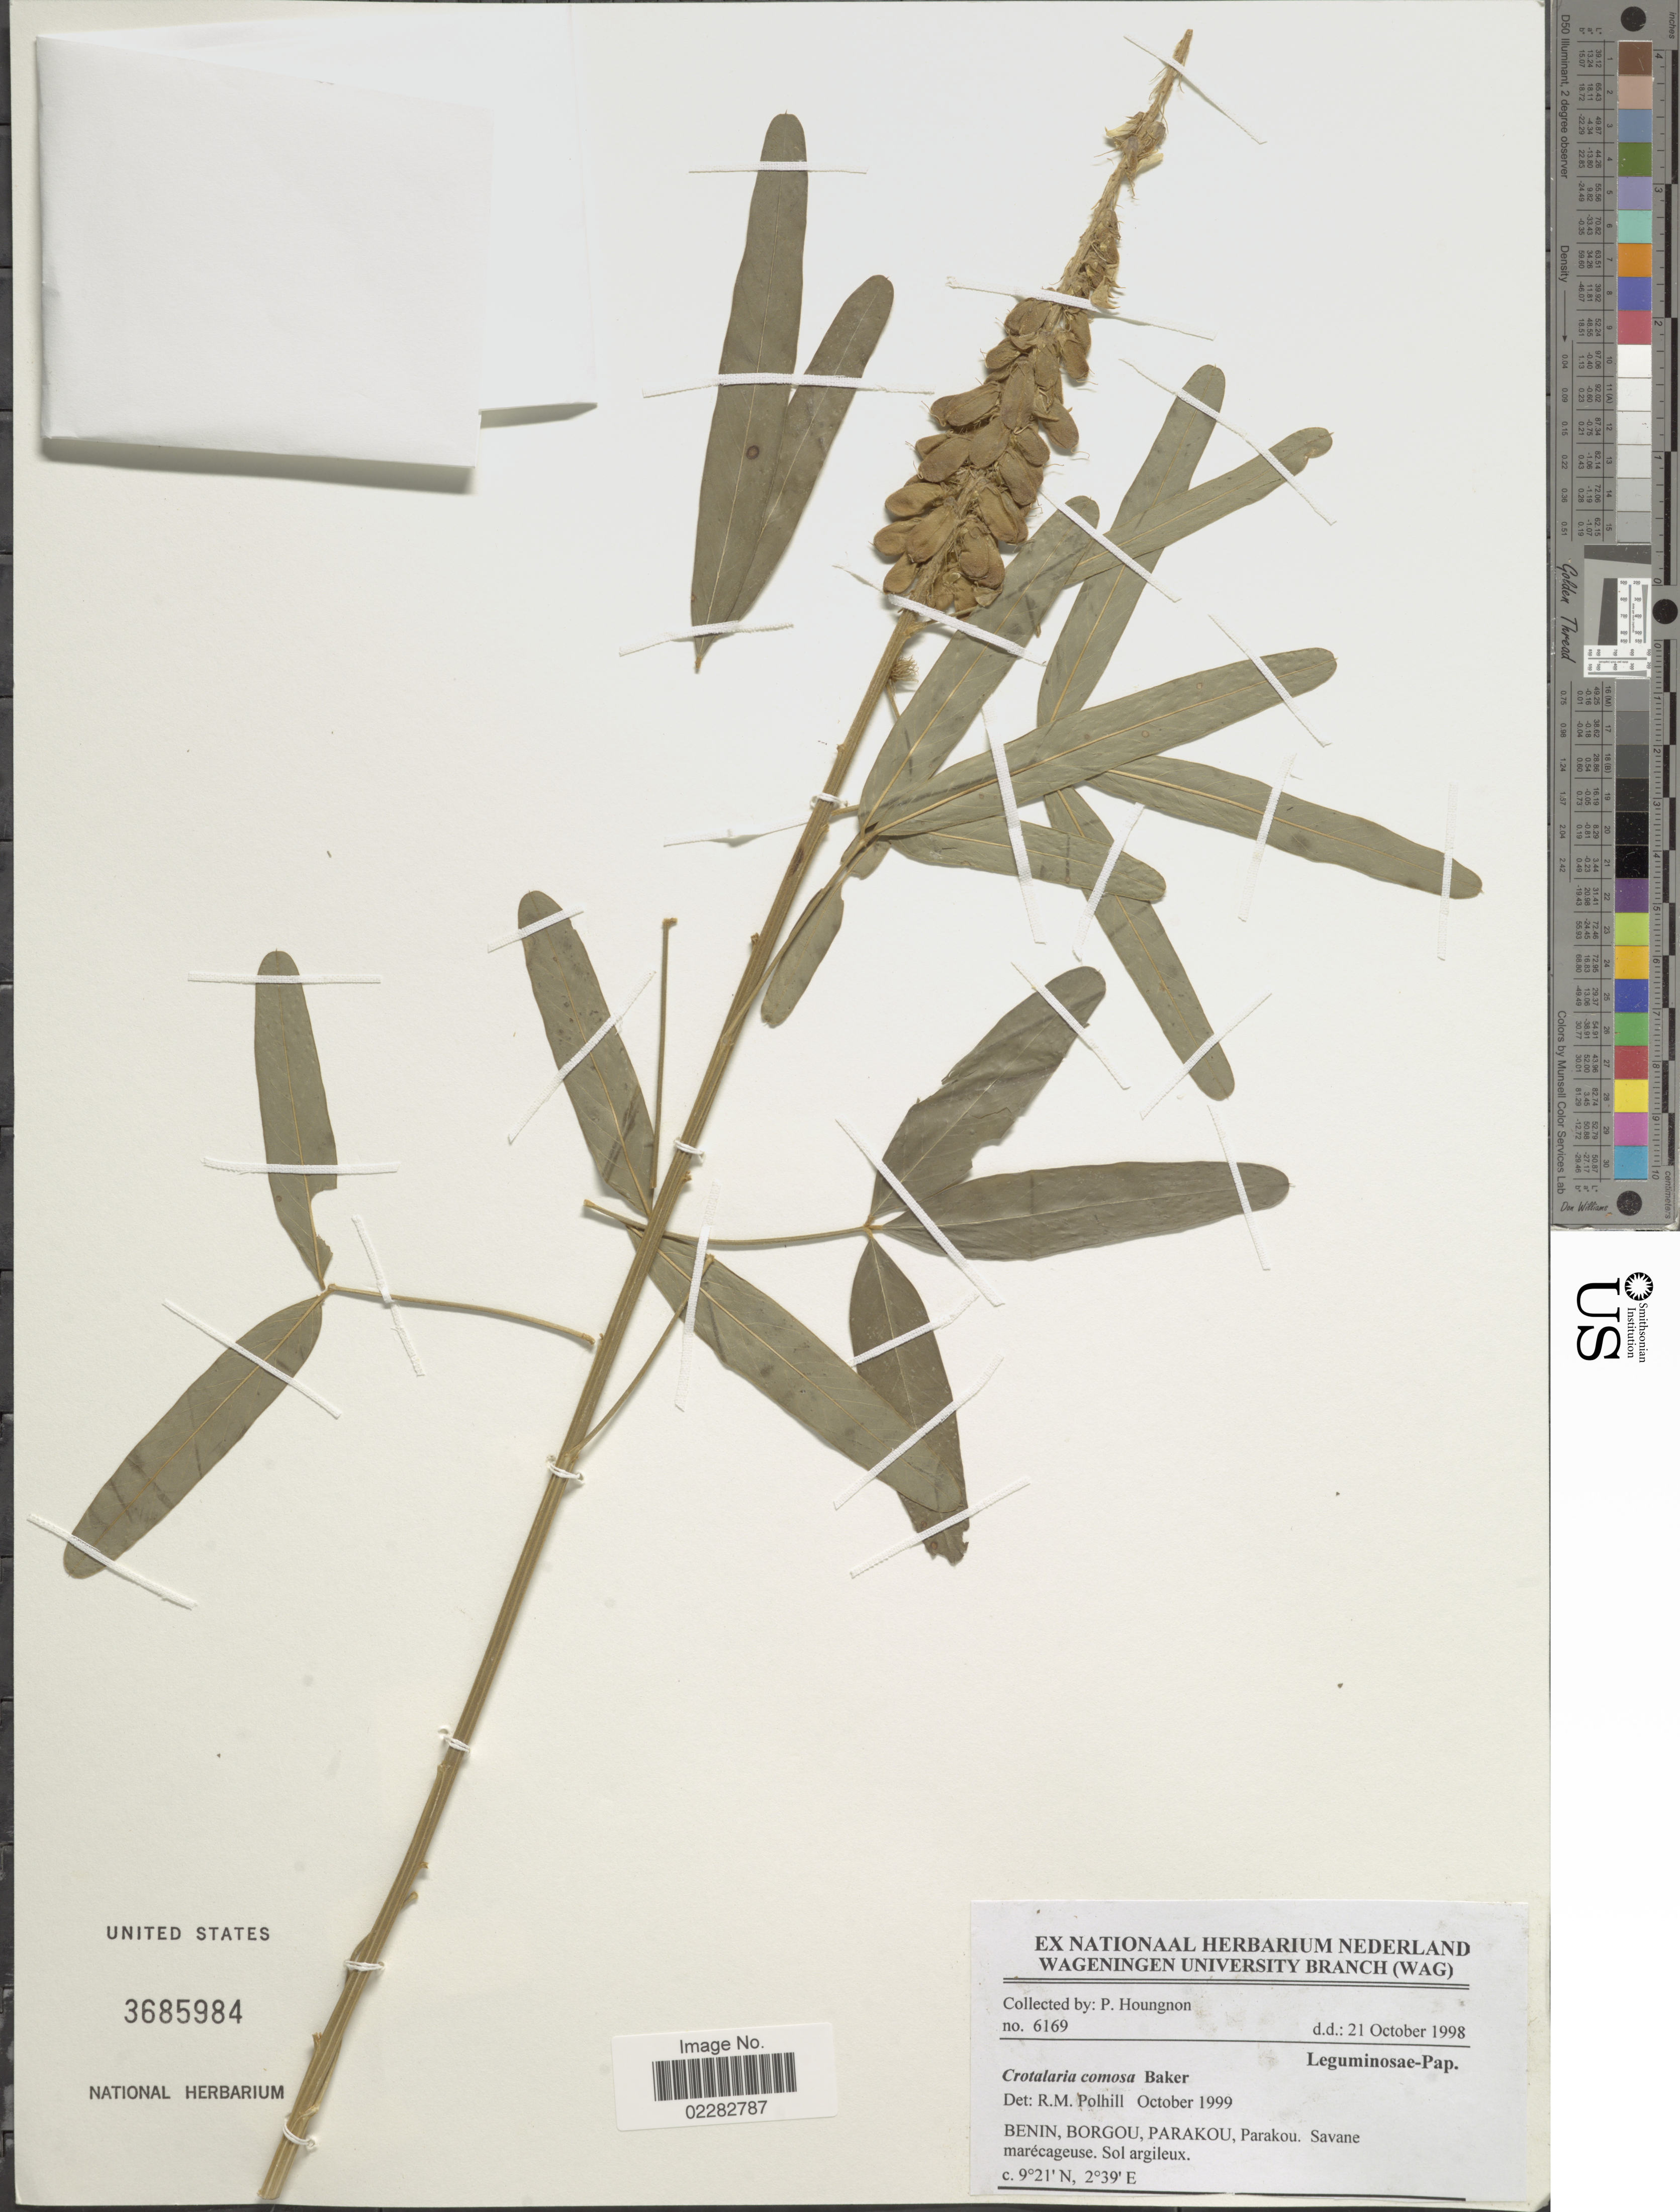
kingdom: Plantae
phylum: Tracheophyta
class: Magnoliopsida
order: Fabales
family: Fabaceae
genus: Crotalaria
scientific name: Crotalaria comosa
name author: Baker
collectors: P. Houngnon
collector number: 6169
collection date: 1998-10-21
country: Benin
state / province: Borgou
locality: Parakou, Parakou.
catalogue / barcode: US 3685984